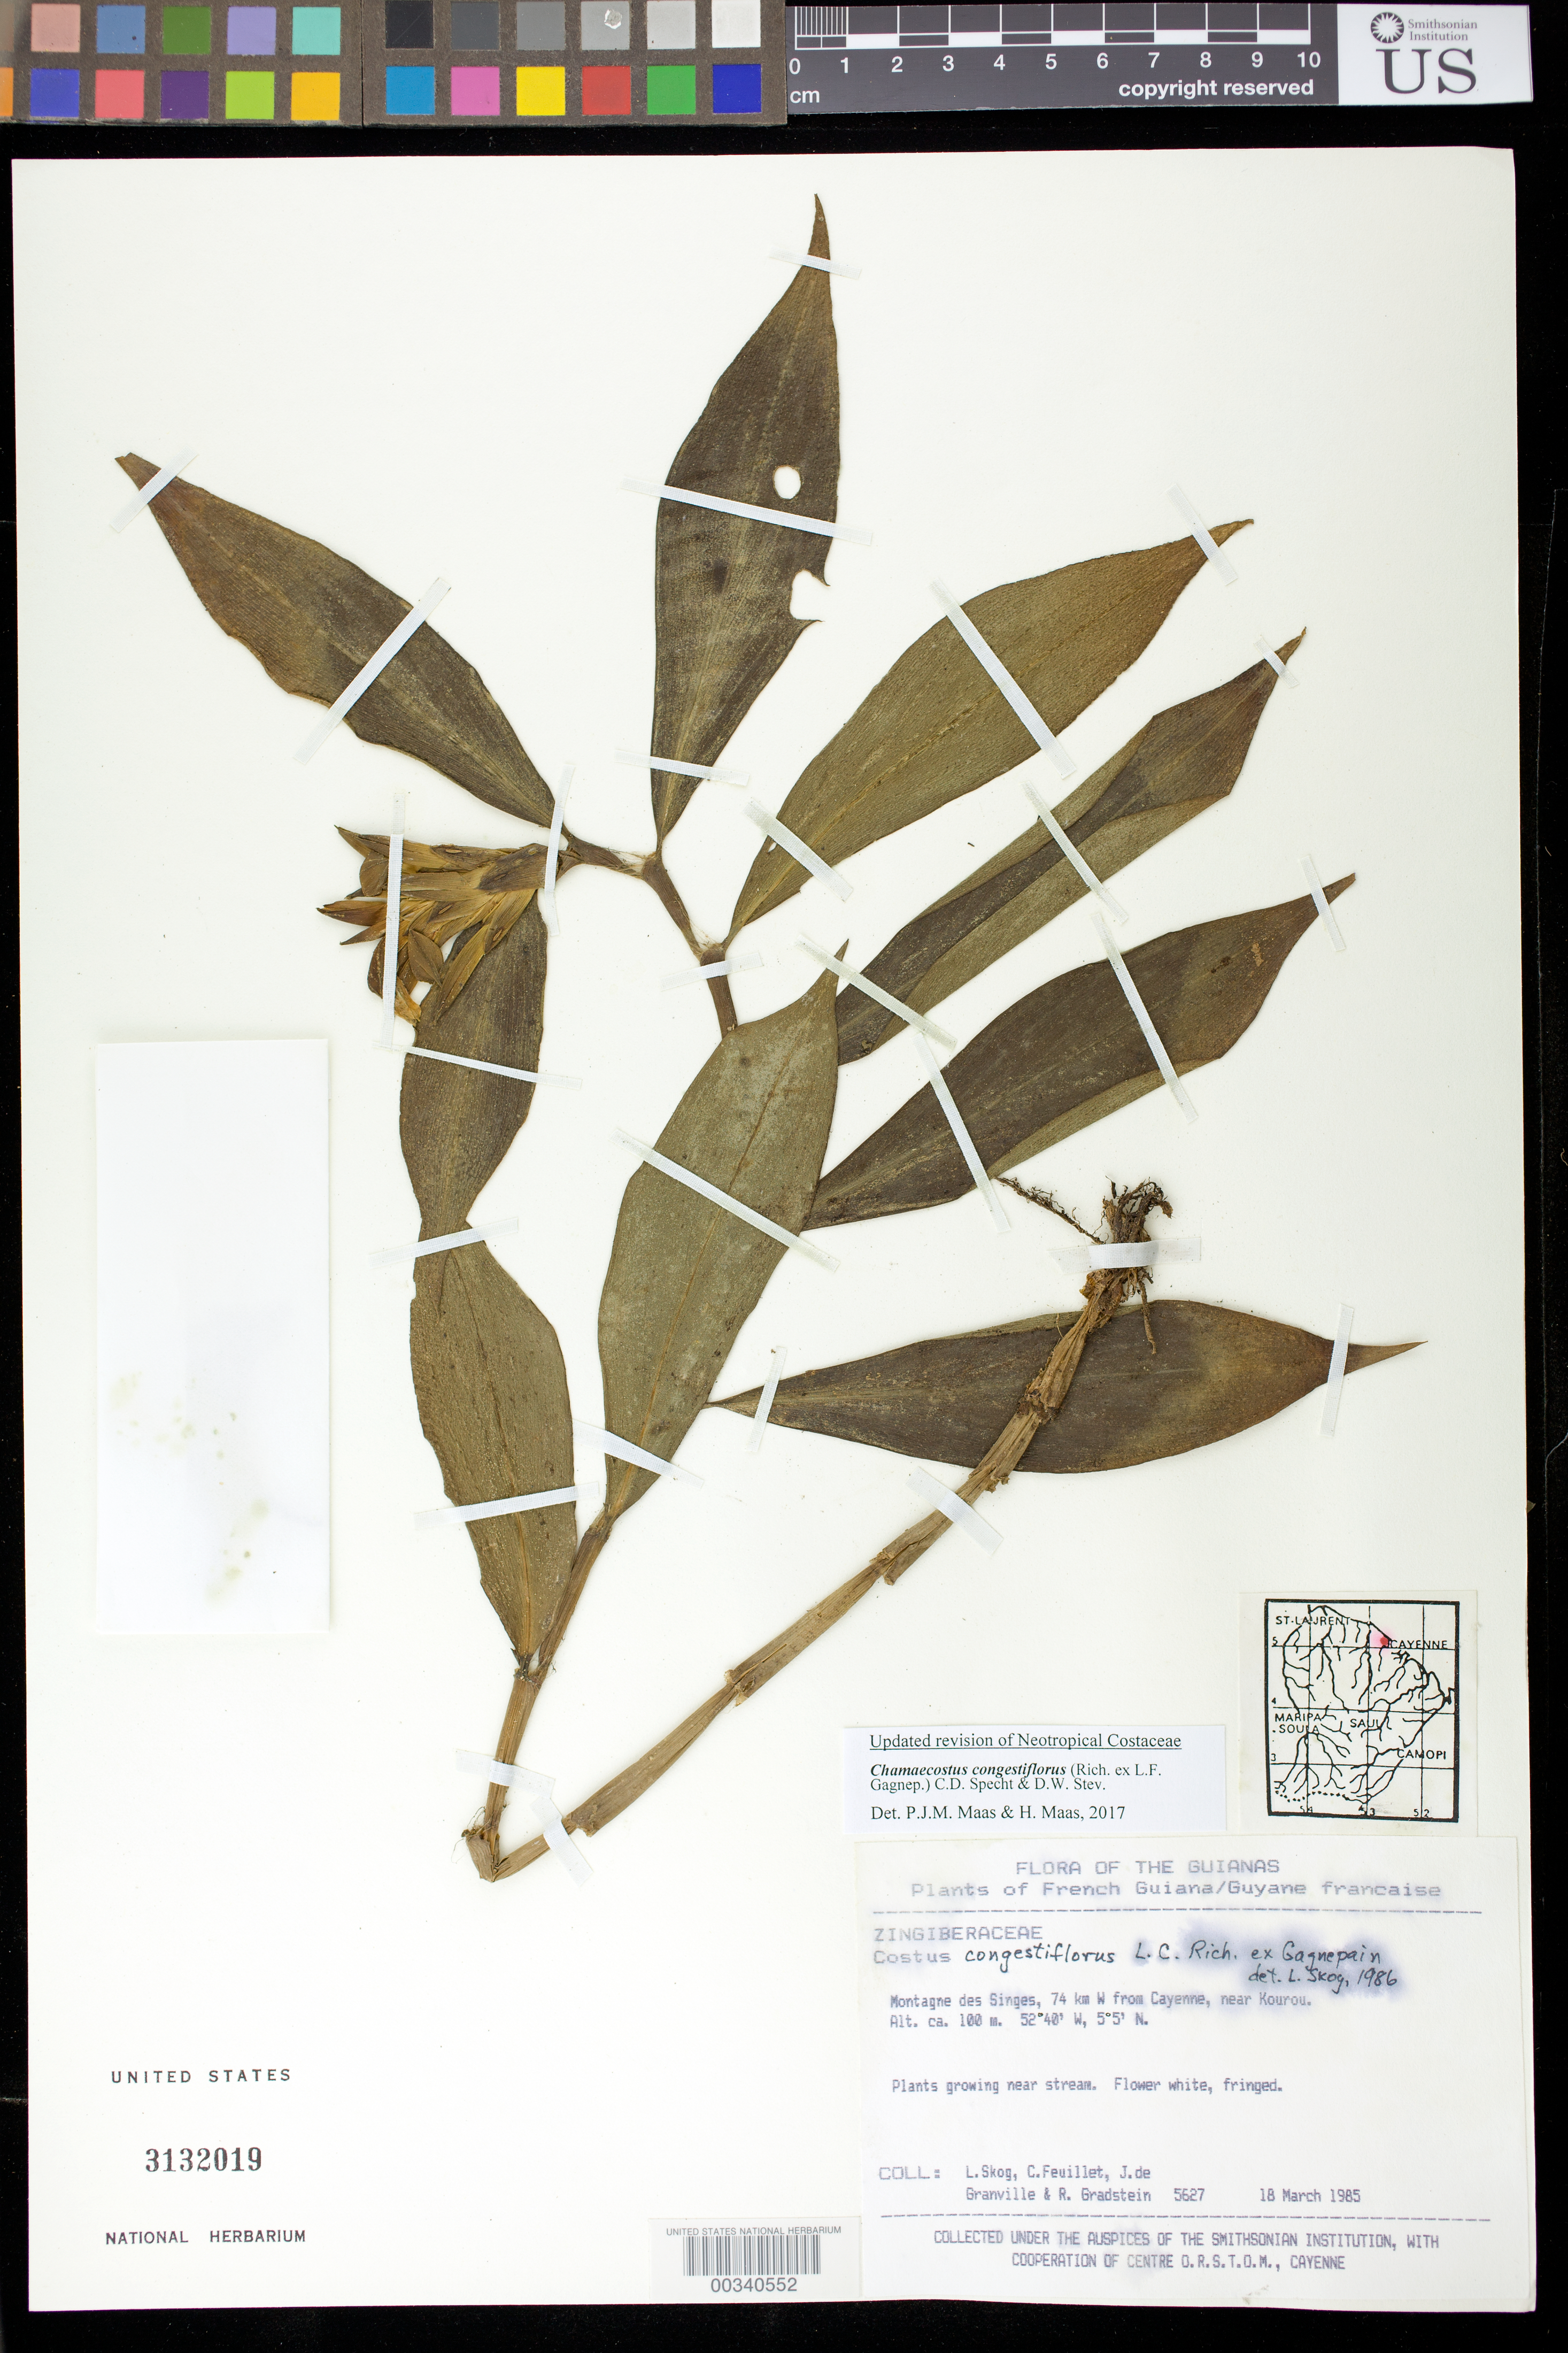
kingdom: Plantae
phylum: Tracheophyta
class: Liliopsida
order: Zingiberales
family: Costaceae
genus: Chamaecostus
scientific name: Chamaecostus congestiflorus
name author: (Rich. ex L.F. Gagnep.) C.D. Specht & D.W. Stev.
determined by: Maas, Paul J.; Maas, H.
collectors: L. E. Skog, C. Feuillet, J.-J. de Granville & R. Gradstein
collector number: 5627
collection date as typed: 18 Mar 1985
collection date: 1985-03-18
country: French Guiana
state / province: Cayenne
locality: Montagne des singes, 74 km w from cayenne, near kourou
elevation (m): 100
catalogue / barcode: US 3132019